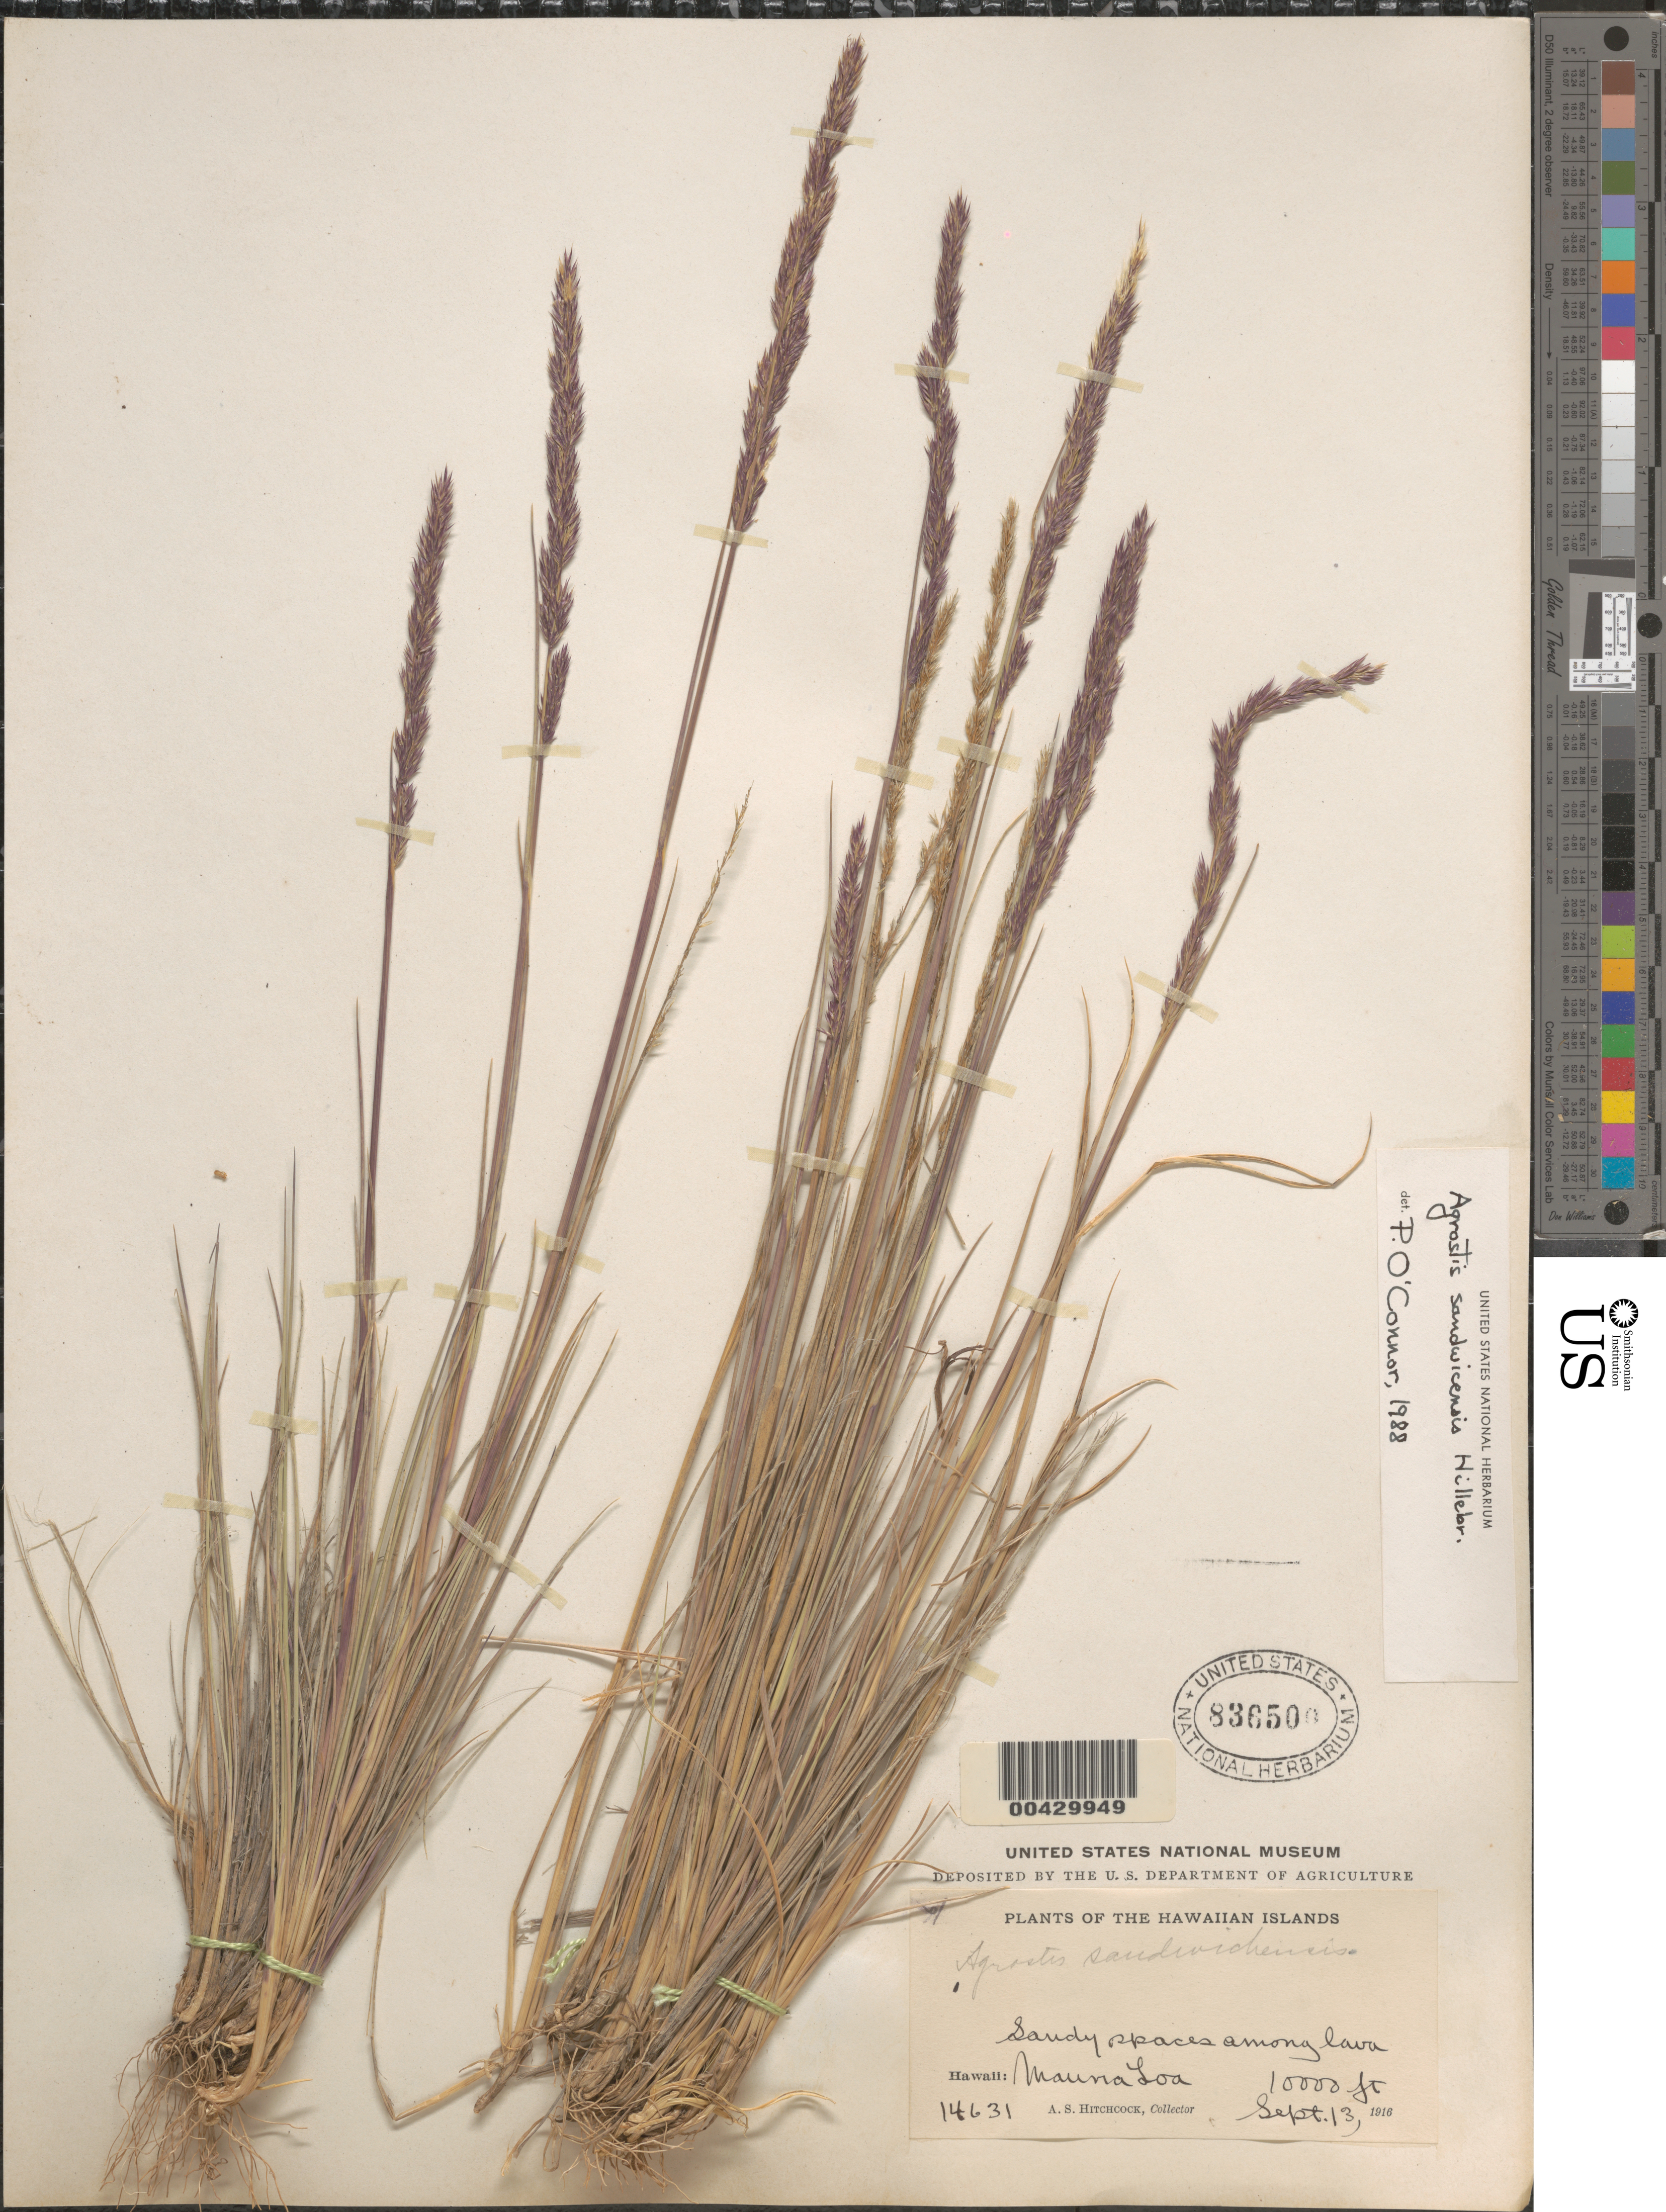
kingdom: Plantae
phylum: Tracheophyta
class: Liliopsida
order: Poales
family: Poaceae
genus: Agrostis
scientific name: Agrostis sandwicensis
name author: Hillebr.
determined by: O'Connor, P.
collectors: A. S. Hitchcock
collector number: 14631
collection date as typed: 13 Sep 1916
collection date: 1916-09-13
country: United States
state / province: Hawaii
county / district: Hawaii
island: Hawaii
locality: Mauna Loa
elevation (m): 3048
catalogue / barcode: US 836500